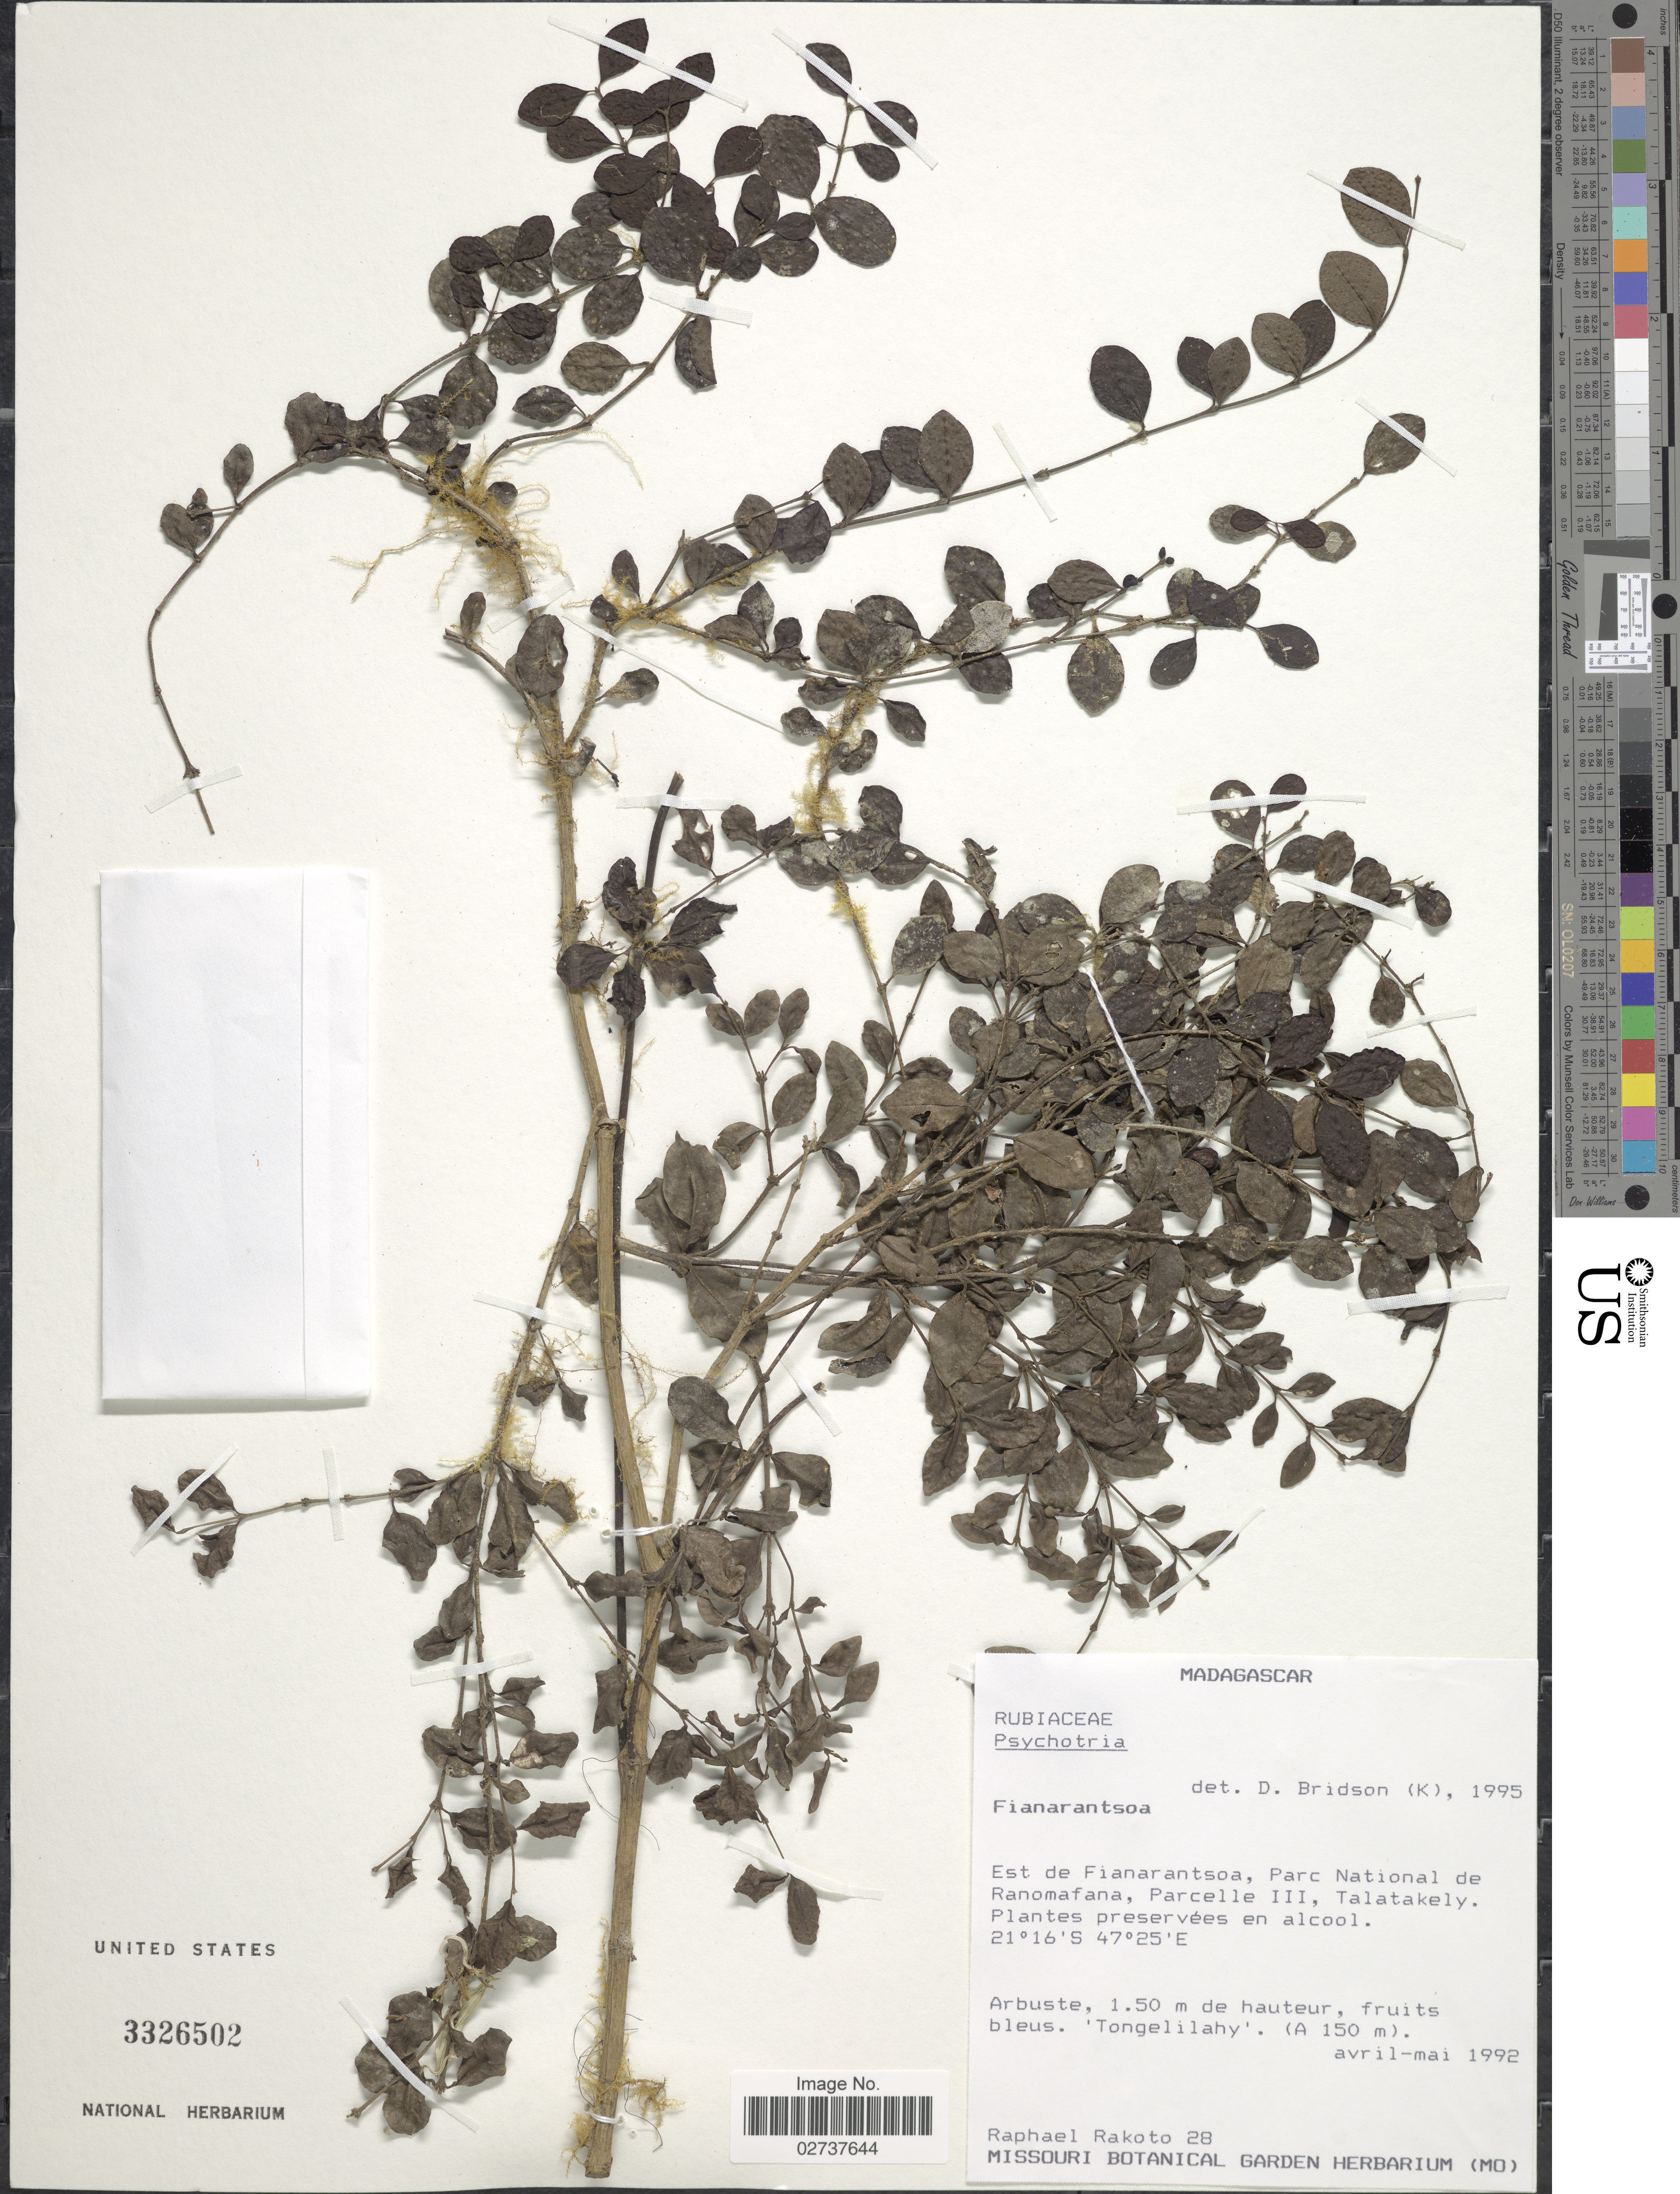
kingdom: Plantae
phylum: Tracheophyta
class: Magnoliopsida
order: Gentianales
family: Rubiaceae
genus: Psychotria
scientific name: Psychotria sp.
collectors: R. Rakoto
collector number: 28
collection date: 1992-04/1992-05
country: Madagascar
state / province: Haute Matsiatra / Vatovavy Fitovinany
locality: Est de Fianarantsoa, Parc National de Ranomafana, Parcelle III, Talatakely.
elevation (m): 150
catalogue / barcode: US 3326502